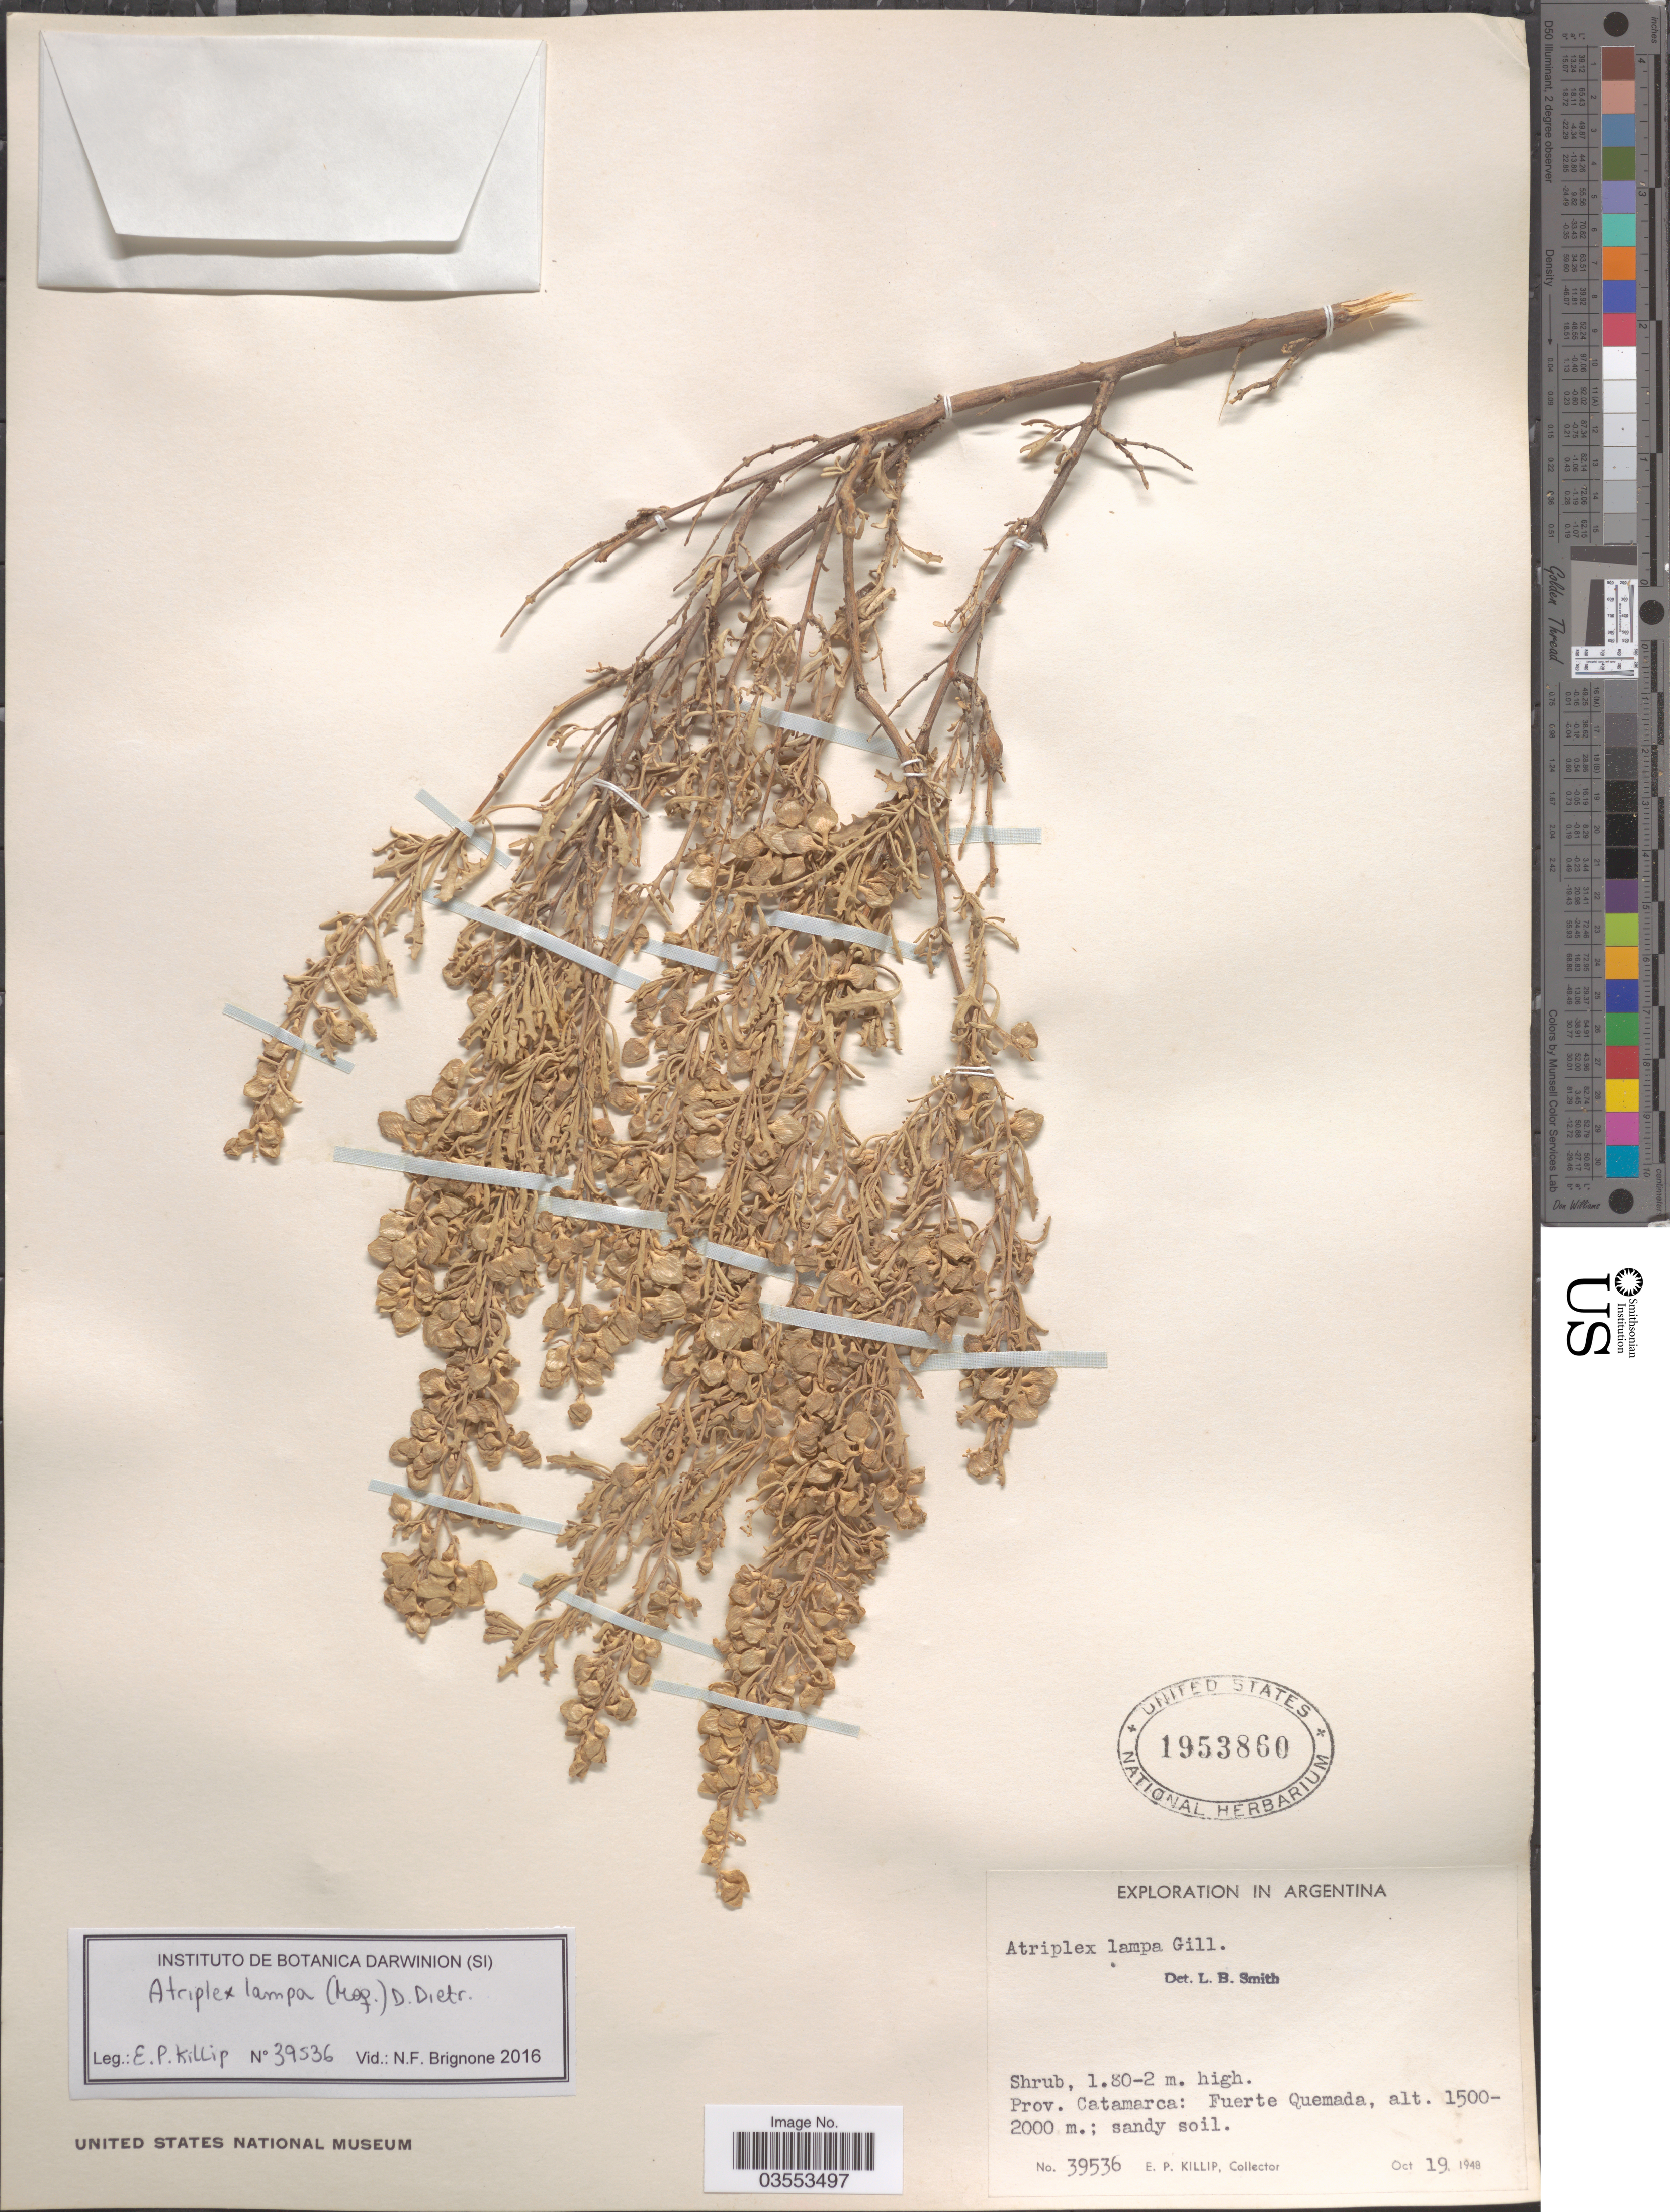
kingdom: Plantae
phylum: Tracheophyta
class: Magnoliopsida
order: Caryophyllales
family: Amaranthaceae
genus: Atriplex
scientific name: Atriplex lampa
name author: (Moq.) Gillies ex D. Dietr.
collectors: E. P. Killip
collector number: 39536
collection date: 1948-10-19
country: Argentina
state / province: Catamarca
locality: Fuerte Quemada.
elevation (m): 1500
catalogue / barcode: US 1953860